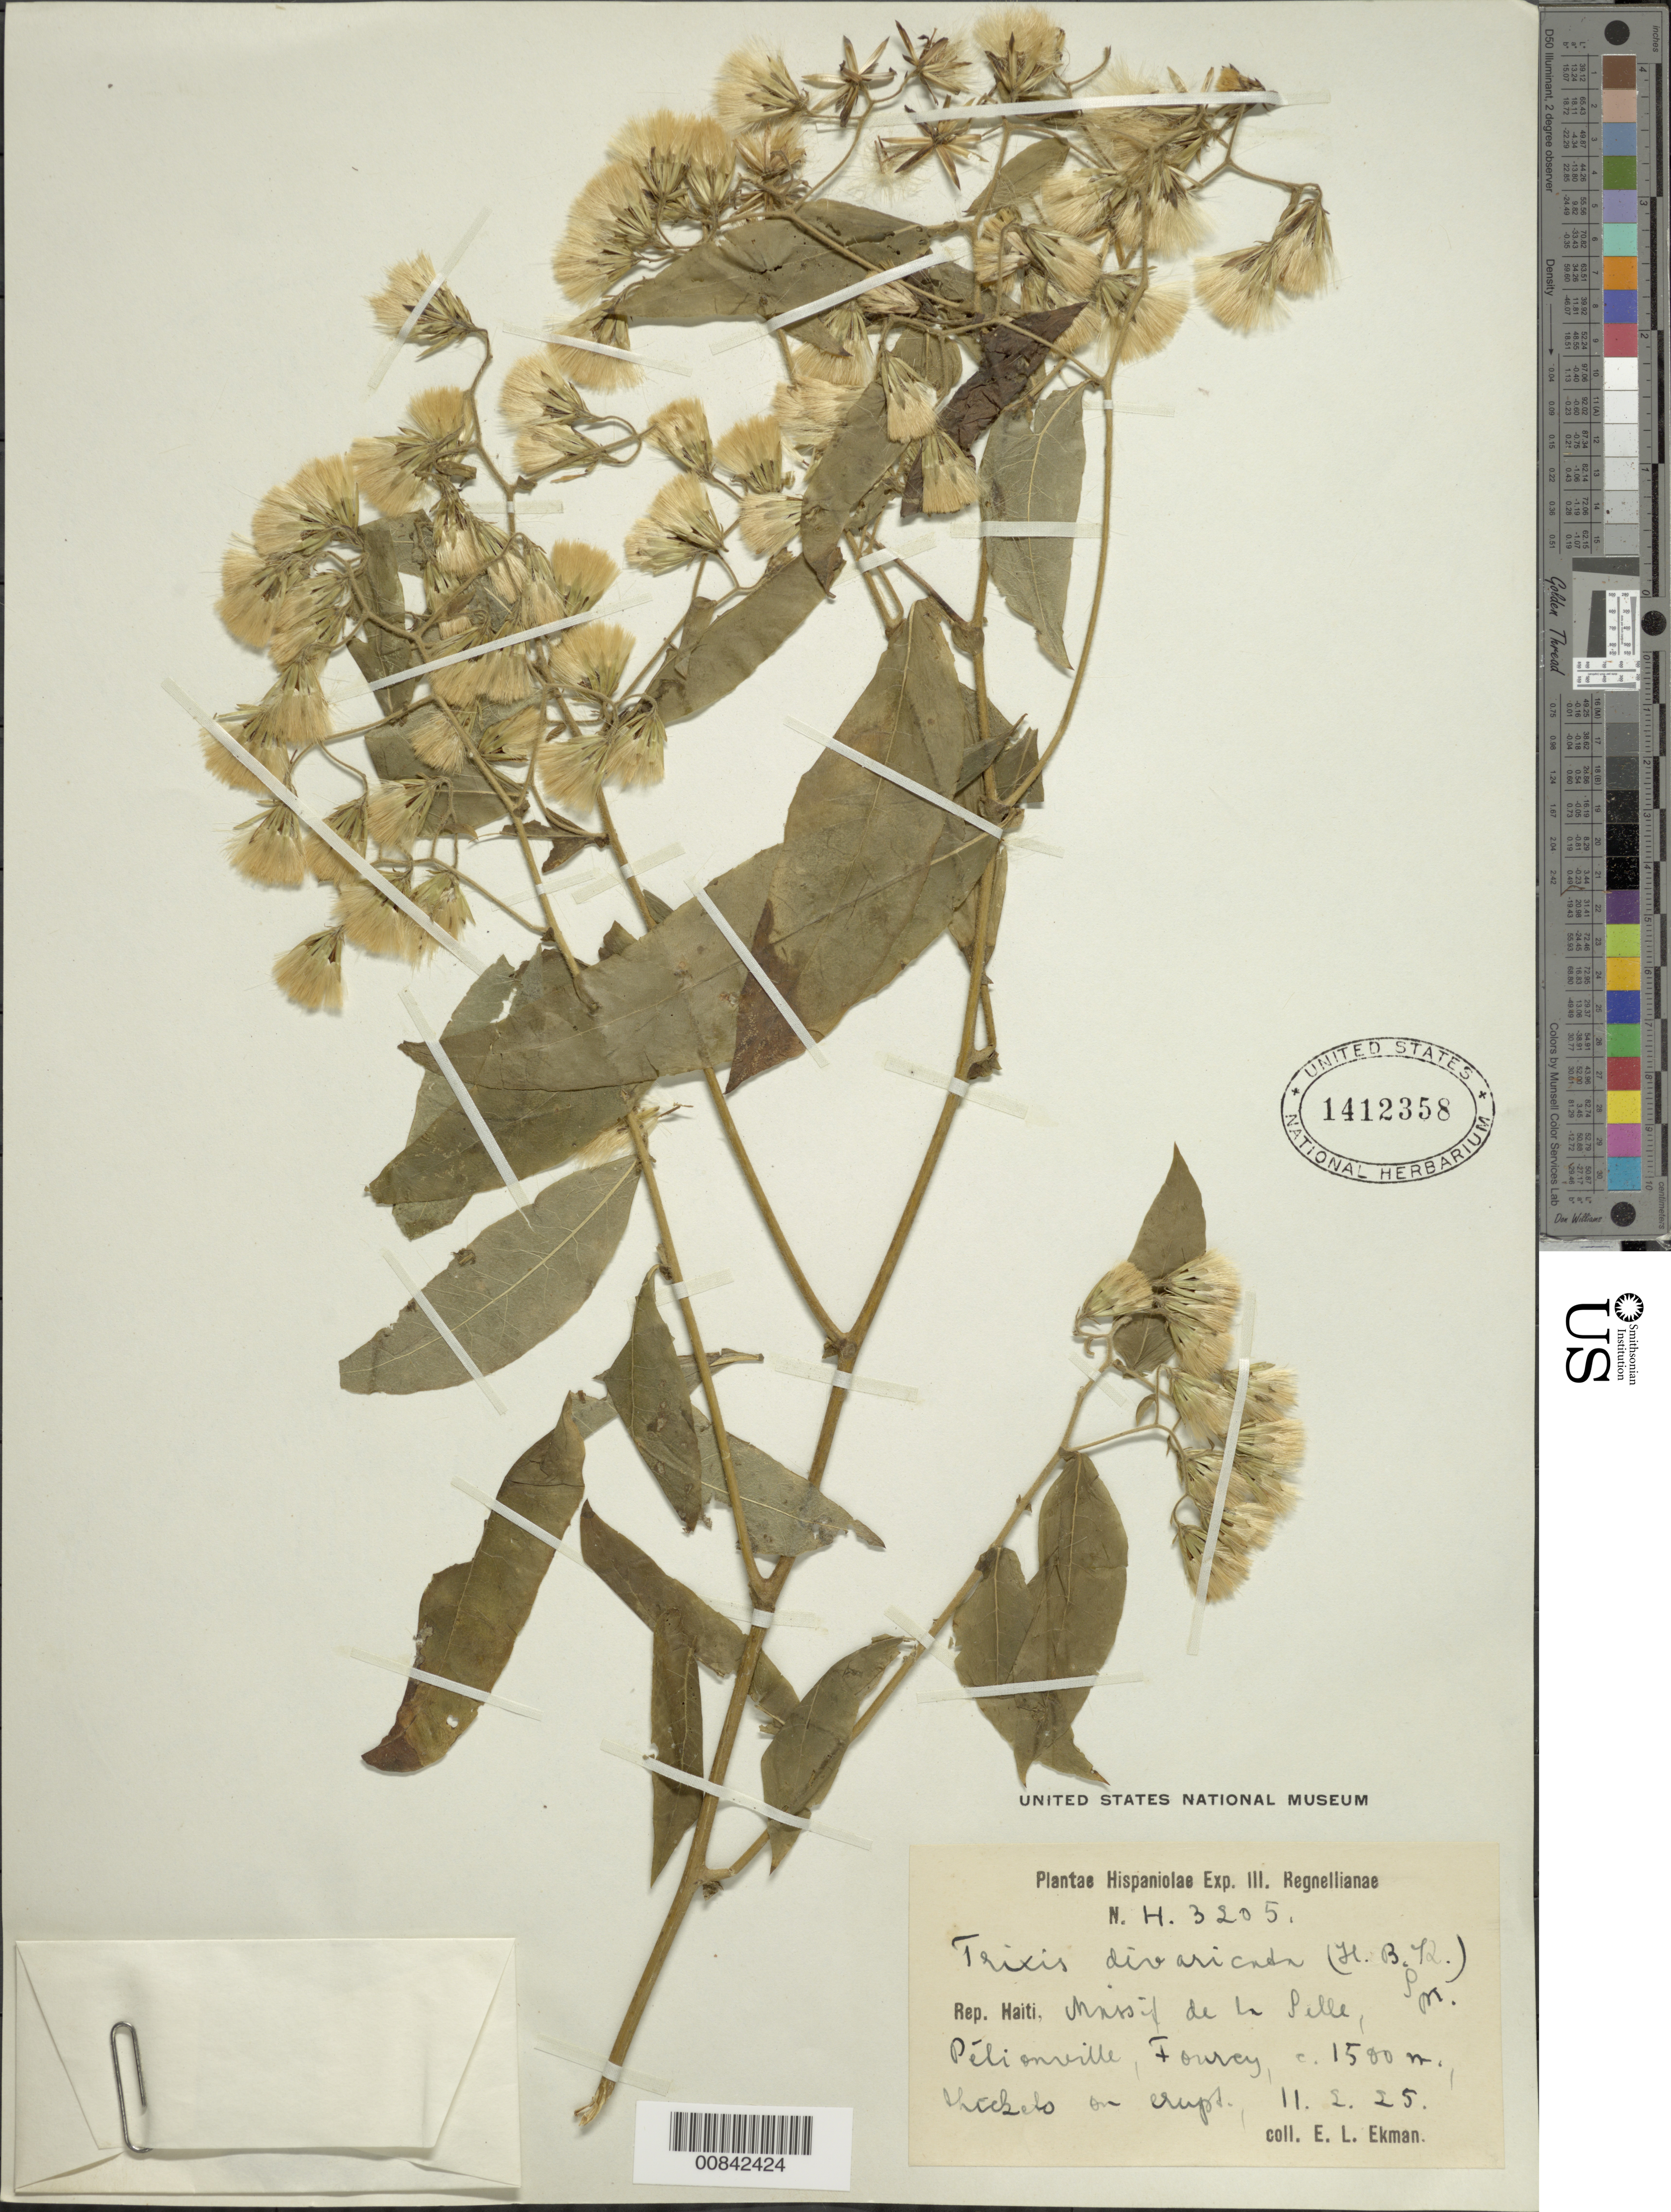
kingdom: Plantae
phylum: Tracheophyta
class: Magnoliopsida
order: Asterales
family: Asteraceae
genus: Trixis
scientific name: Trixis antimenorrhoea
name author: (Schrank) Mart. ex Kuntze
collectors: E. L. Ekman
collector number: H 3205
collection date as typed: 11 Feb 1925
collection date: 1925-02-11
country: Haiti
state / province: Ouest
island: Hispaniola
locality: Massif de la Selle, Pétionville, Fourcy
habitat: Thickets on erupt.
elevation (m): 1500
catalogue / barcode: US 1412358